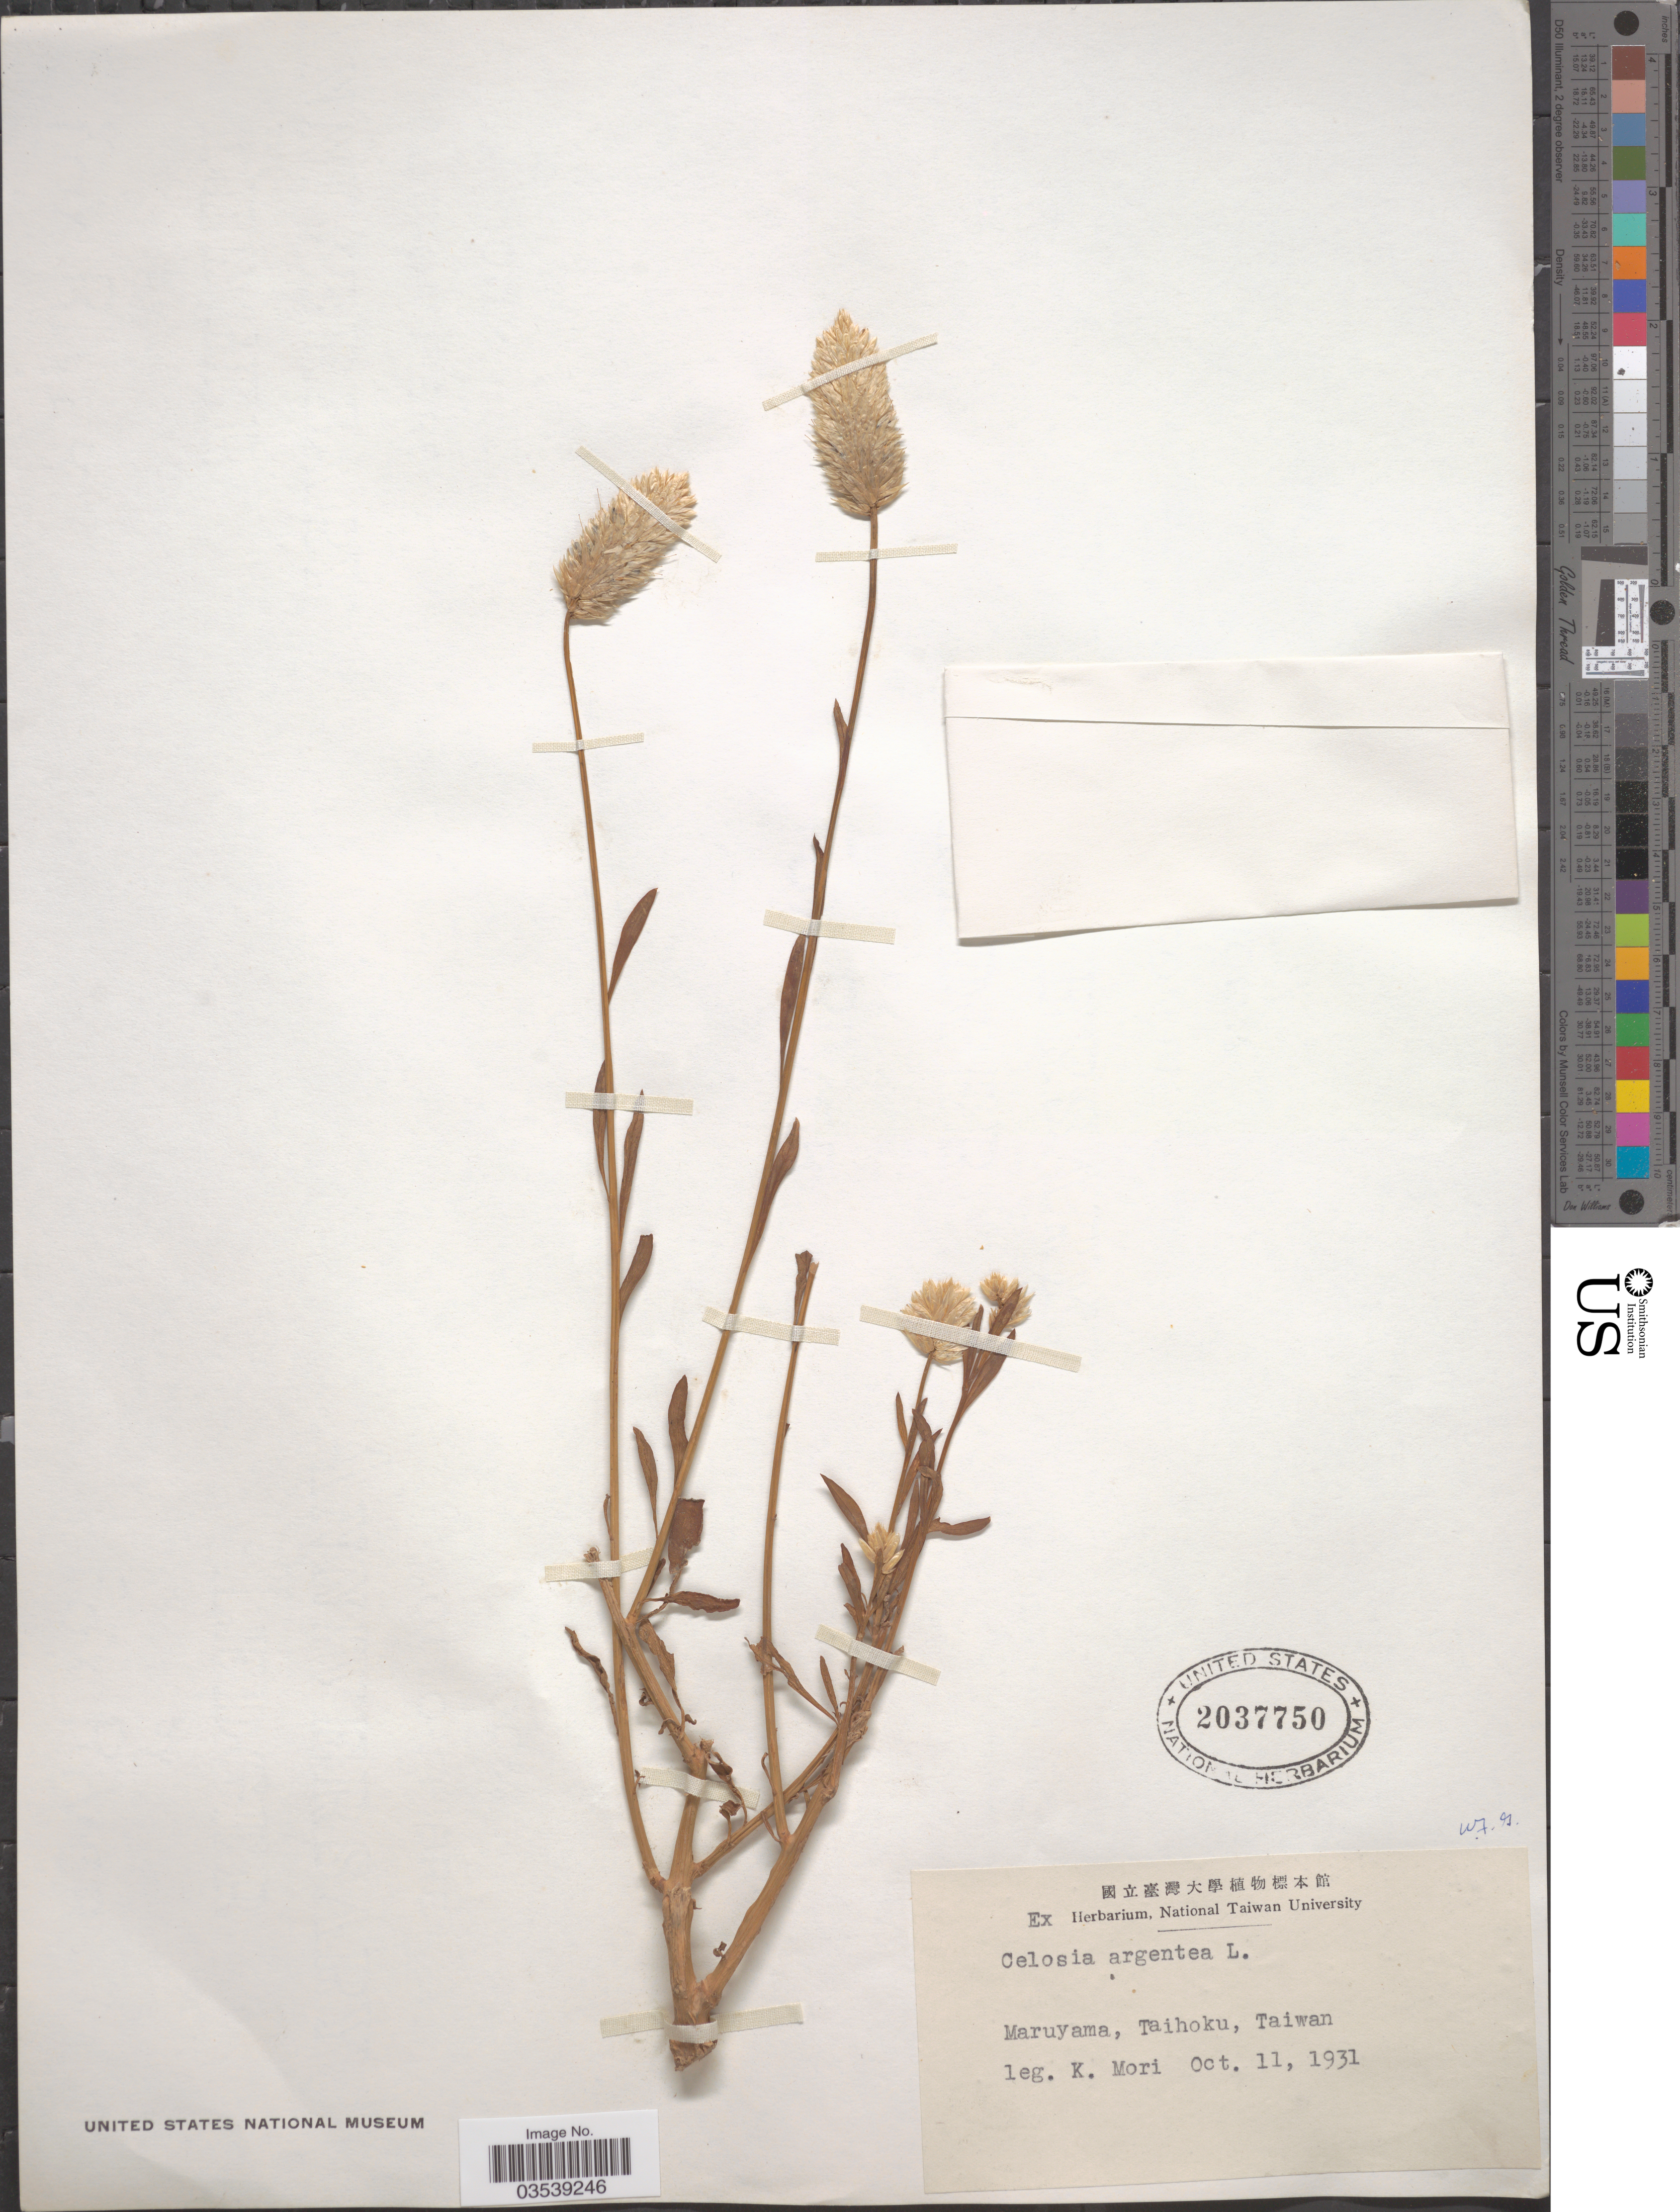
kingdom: Plantae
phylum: Tracheophyta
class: Magnoliopsida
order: Caryophyllales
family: Amaranthaceae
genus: Celosia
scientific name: Celosia argentea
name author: L.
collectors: K. Mori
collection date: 1931-10-11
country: Taiwan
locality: Maruyama, Taihoku.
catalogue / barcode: US 2037750